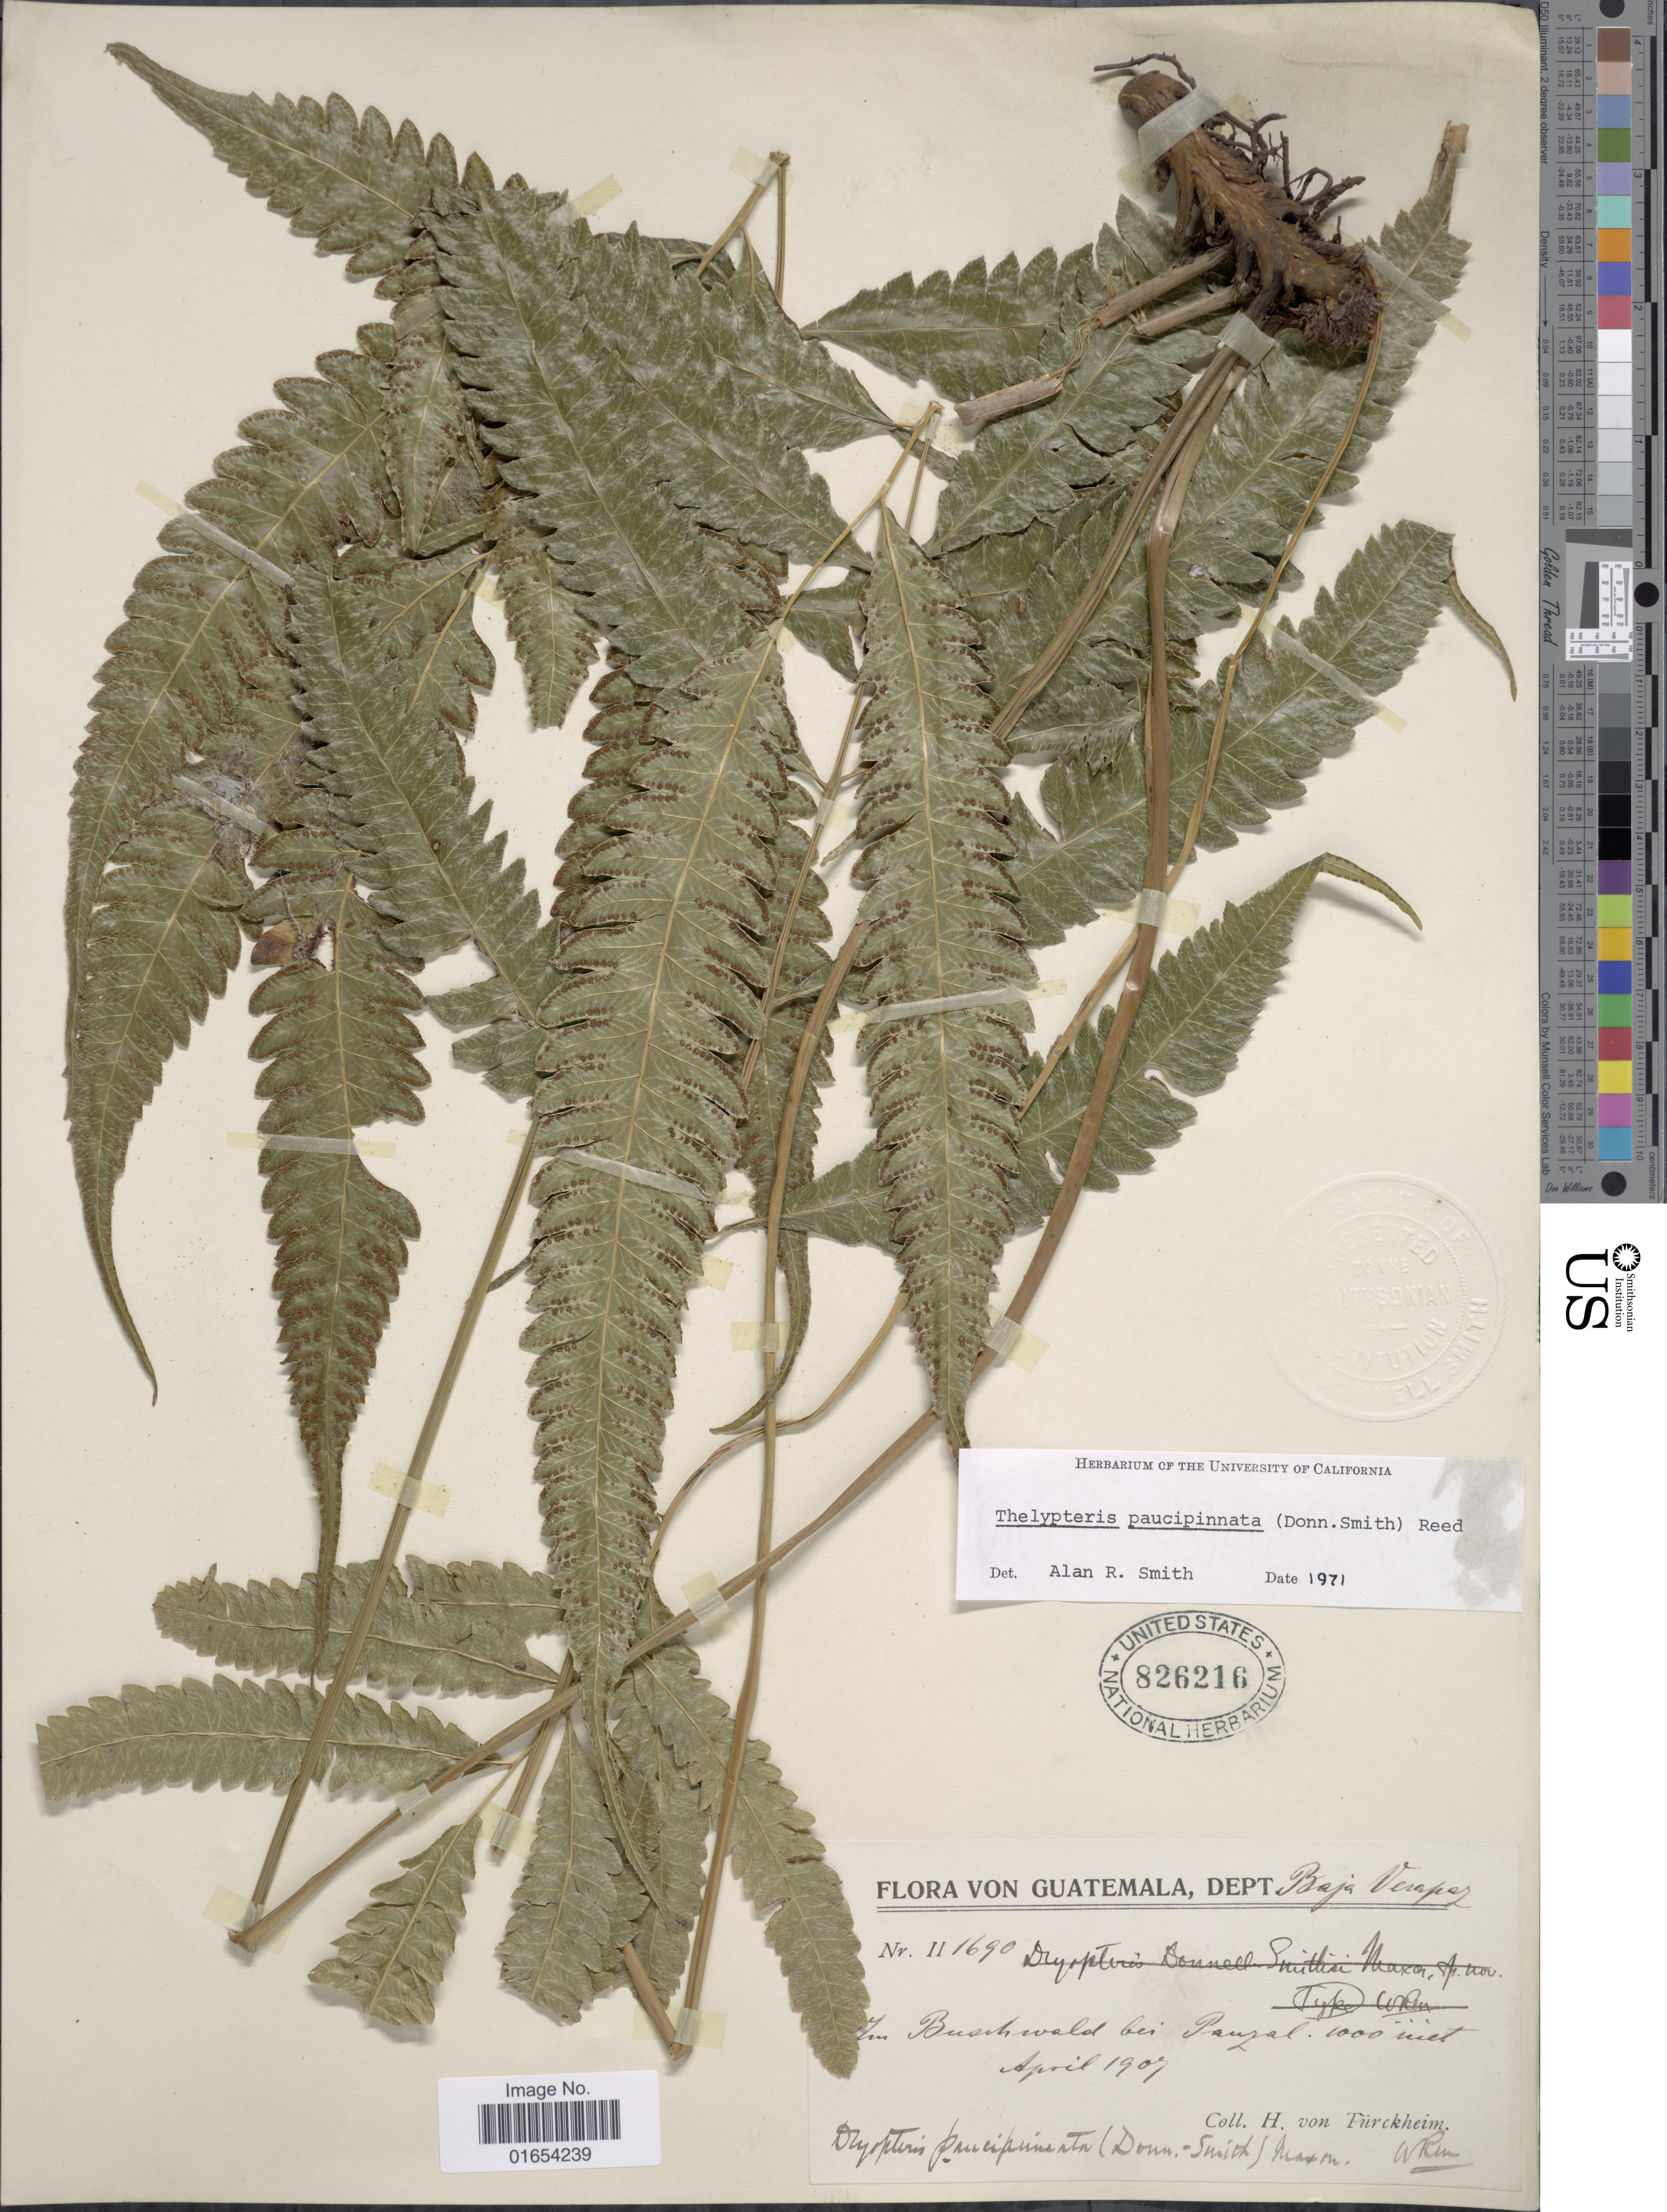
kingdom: Plantae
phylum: Tracheophyta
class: Polypodiopsida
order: Polypodiales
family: Thelypteridaceae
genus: Goniopteris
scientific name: Goniopteris paucipinnata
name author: (Donn. Sm.) Salino & T.E. Almeida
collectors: H. von Türckheim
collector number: II 1690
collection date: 1907-04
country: Guatemala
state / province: Baja Verapaz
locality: In buschwald bei Panzal [in shrub forest at Pansal]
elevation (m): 1000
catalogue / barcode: US 826216